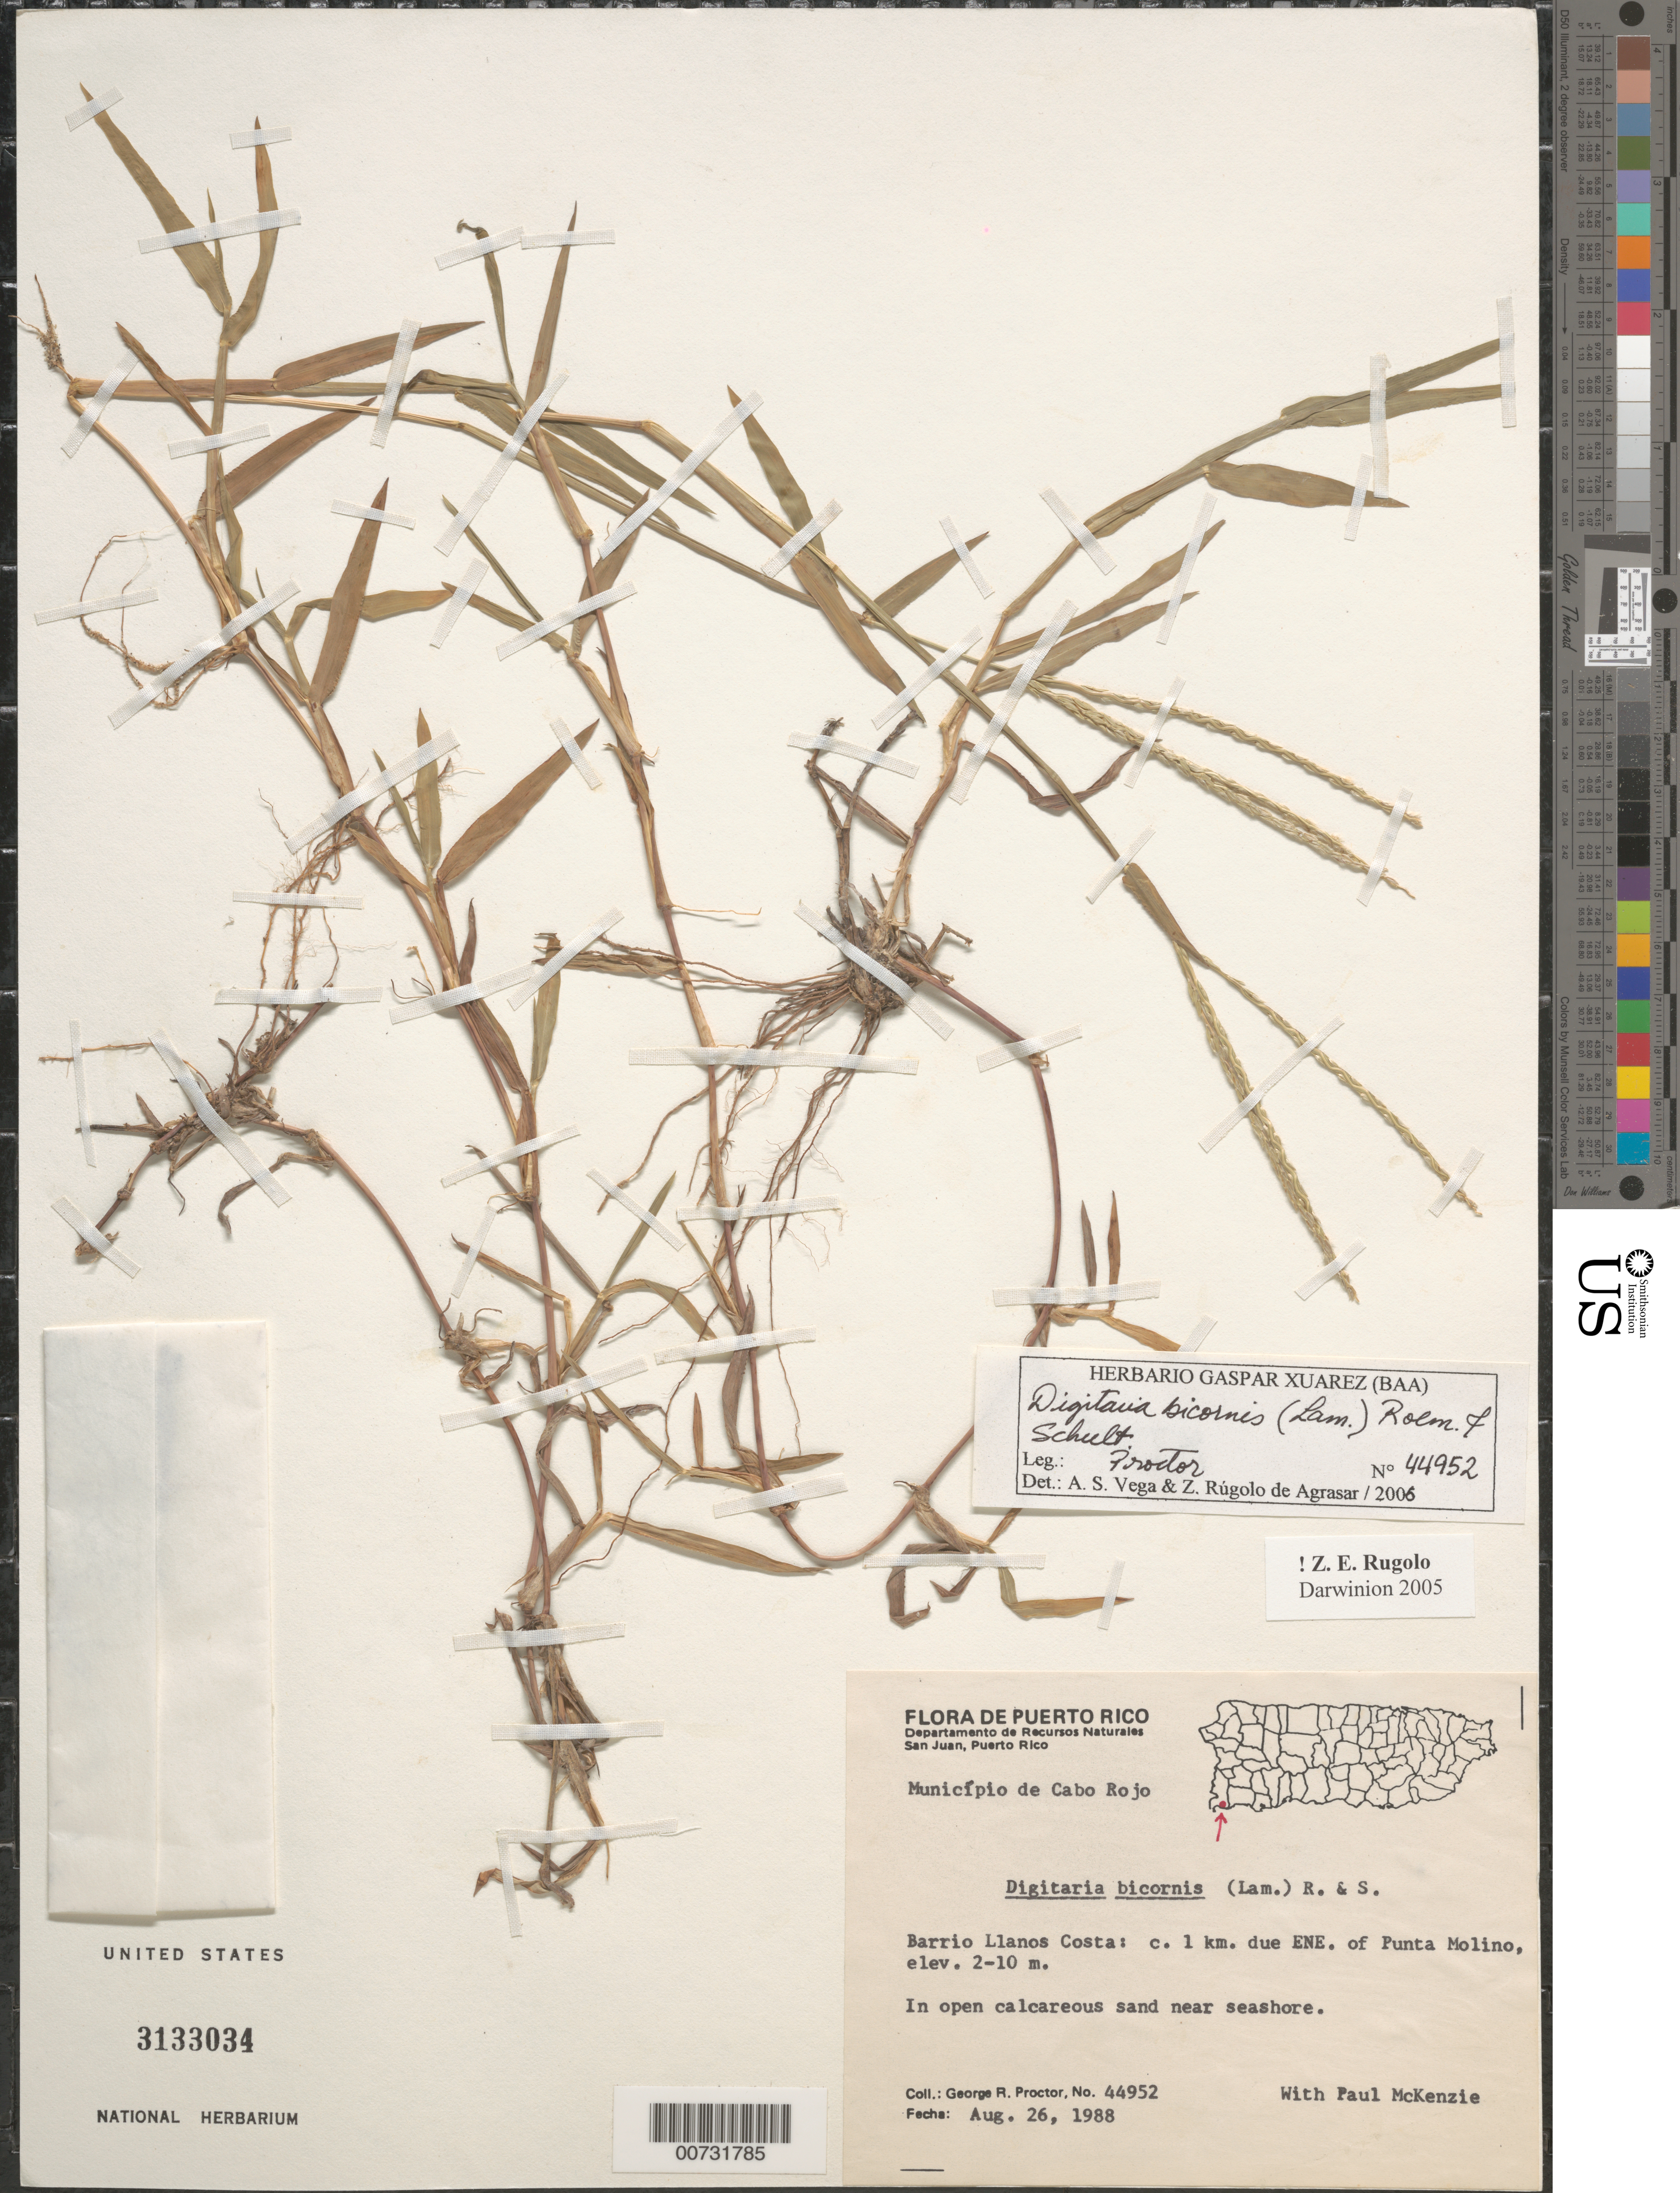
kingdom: Plantae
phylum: Tracheophyta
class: Liliopsida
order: Poales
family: Poaceae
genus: Digitaria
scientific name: Digitaria bicornis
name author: (Lam.) Roem. & Schult.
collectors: G. R. Proctor & P. Mckenzie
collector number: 44952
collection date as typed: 26 Aug 1988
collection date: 1988-08-26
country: Puerto Rico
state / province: Cabo Rojo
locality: Mun. Cabo Rojo, Barrio Llanos Costa: c.1 km due ENE of Punta Molino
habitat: In open calcarous sand near seashore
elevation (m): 2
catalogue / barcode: US 3133034